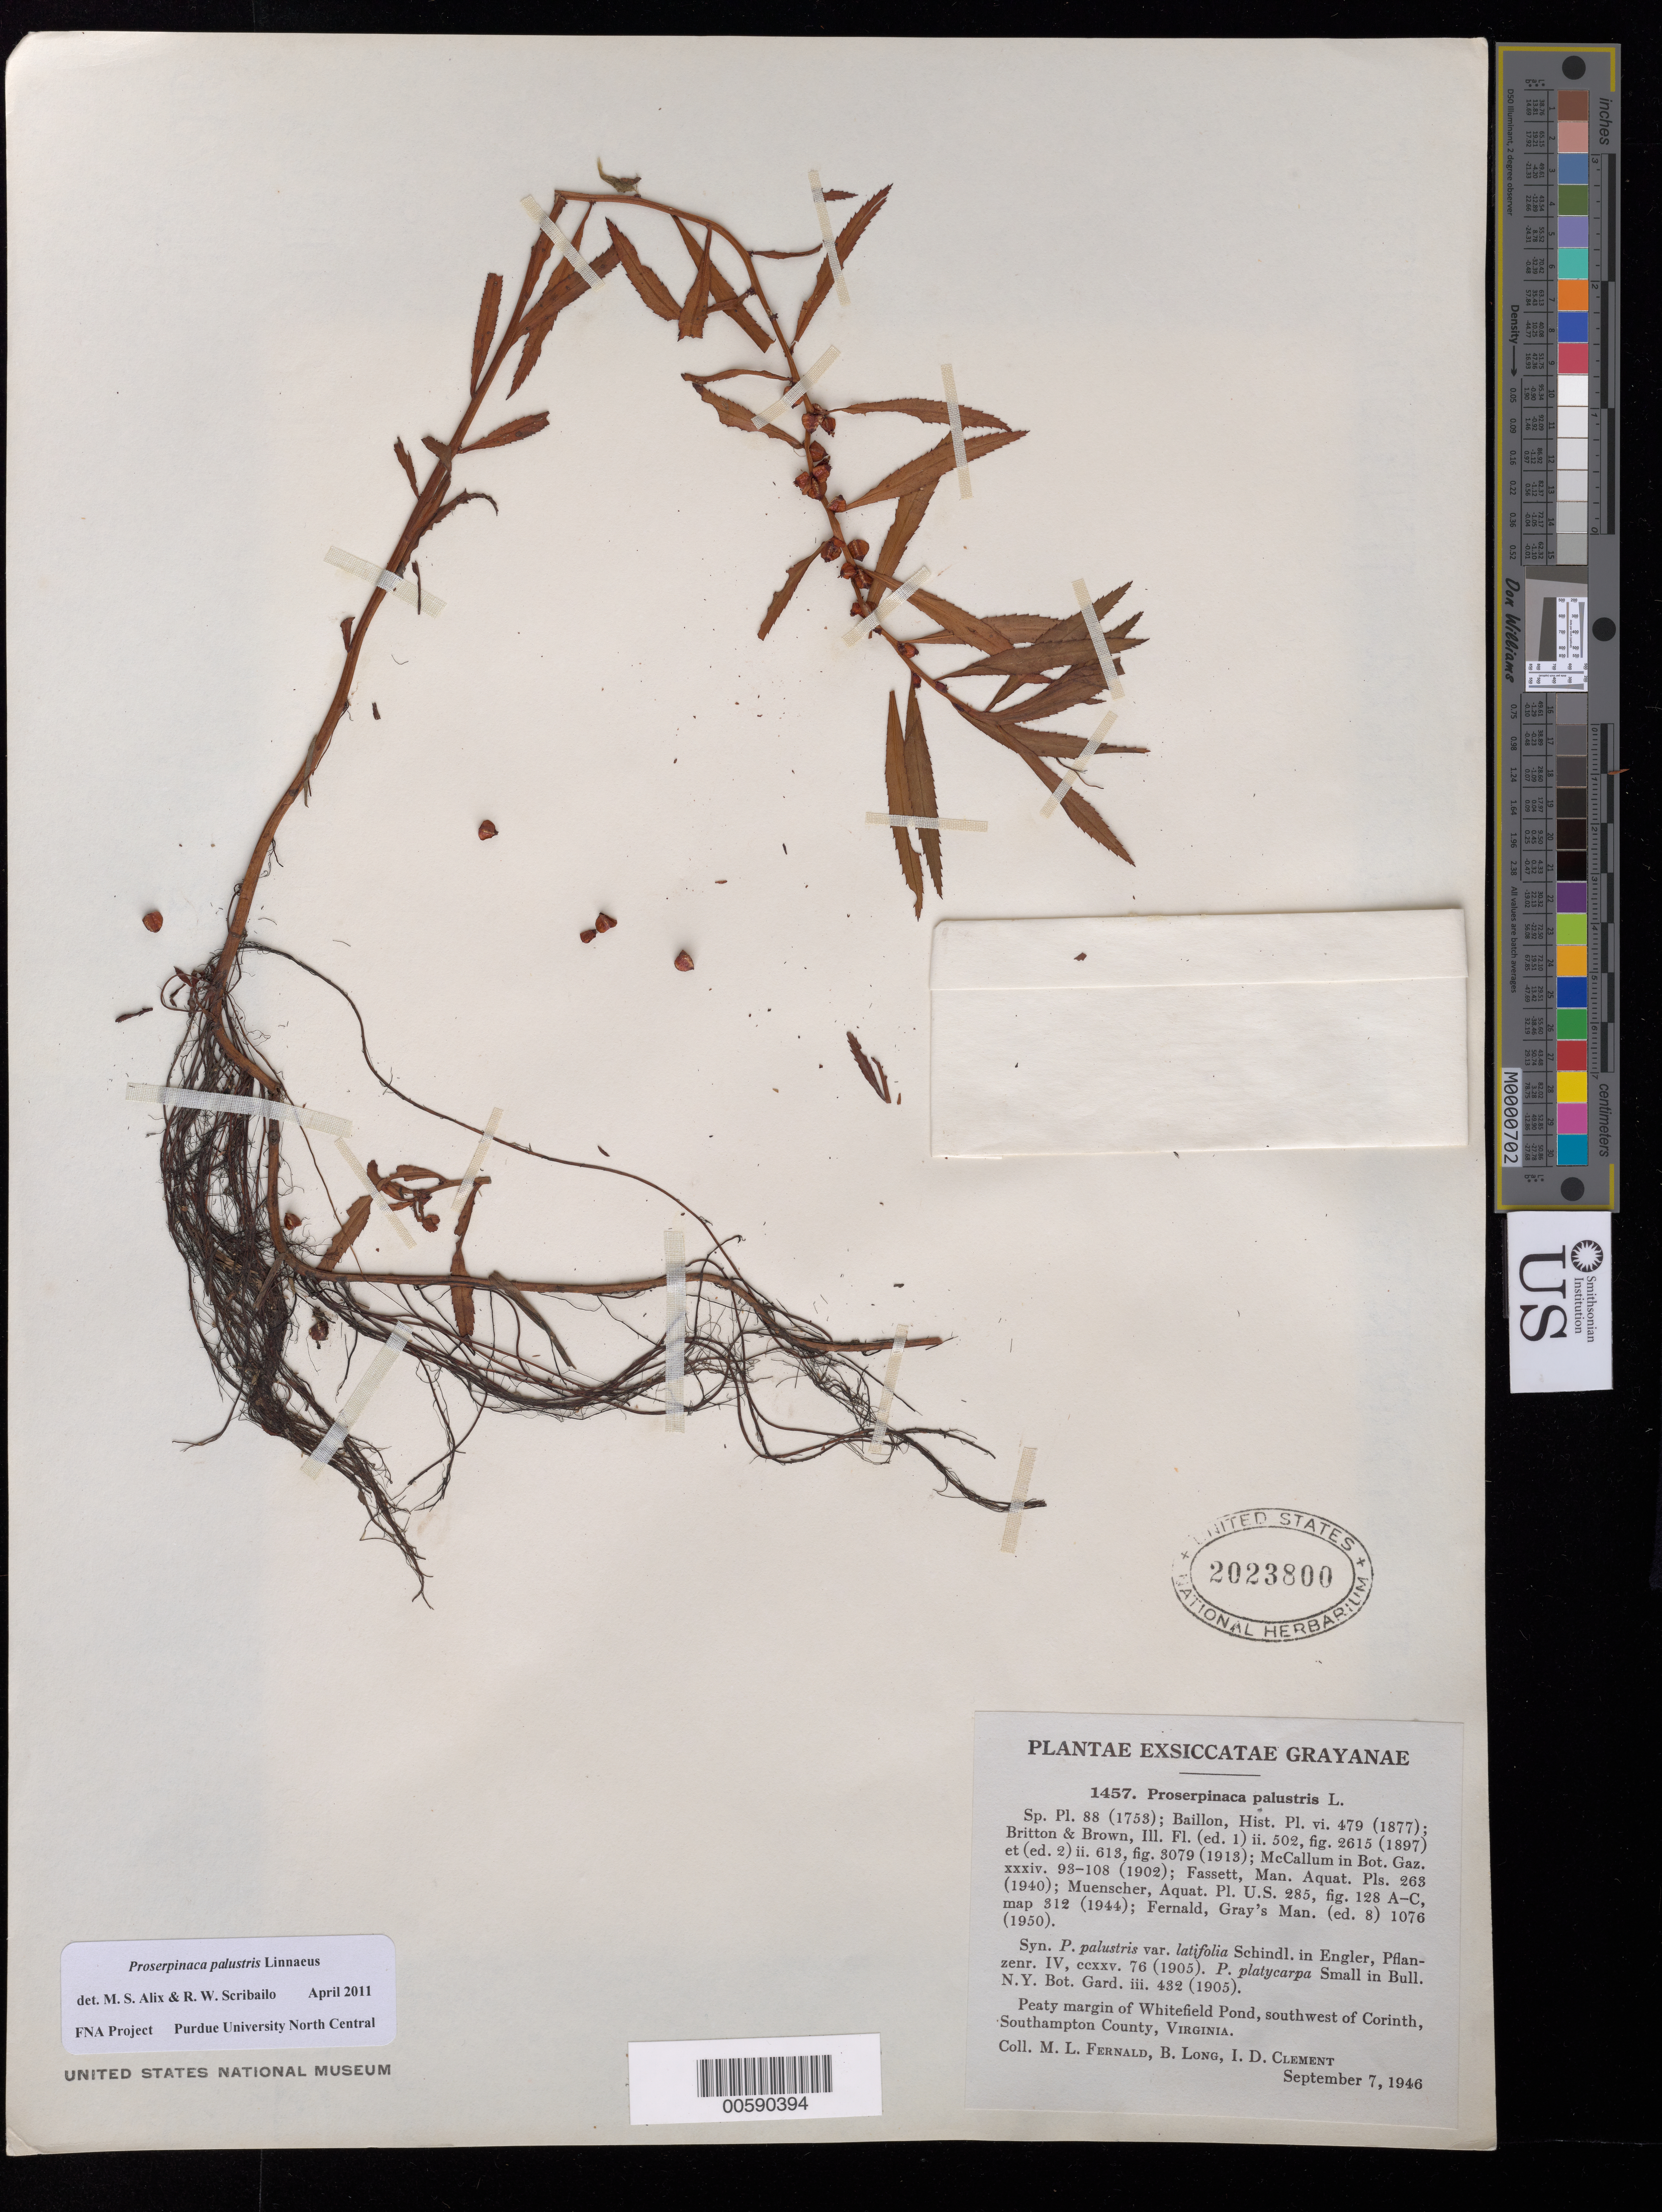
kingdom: Plantae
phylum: Tracheophyta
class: Magnoliopsida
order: Saxifragales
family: Haloragaceae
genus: Proserpinaca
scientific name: Proserpinaca palustris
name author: L.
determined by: Scribailo, R. W.; Alix, M. S.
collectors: M. L. Fernald, B. Long & I. Clement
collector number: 1457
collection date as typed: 07 Sep 1946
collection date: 1946-09-07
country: United States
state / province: Virginia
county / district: Southampton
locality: Whitefield Pond, SW of Corinth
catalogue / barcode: US 2023800